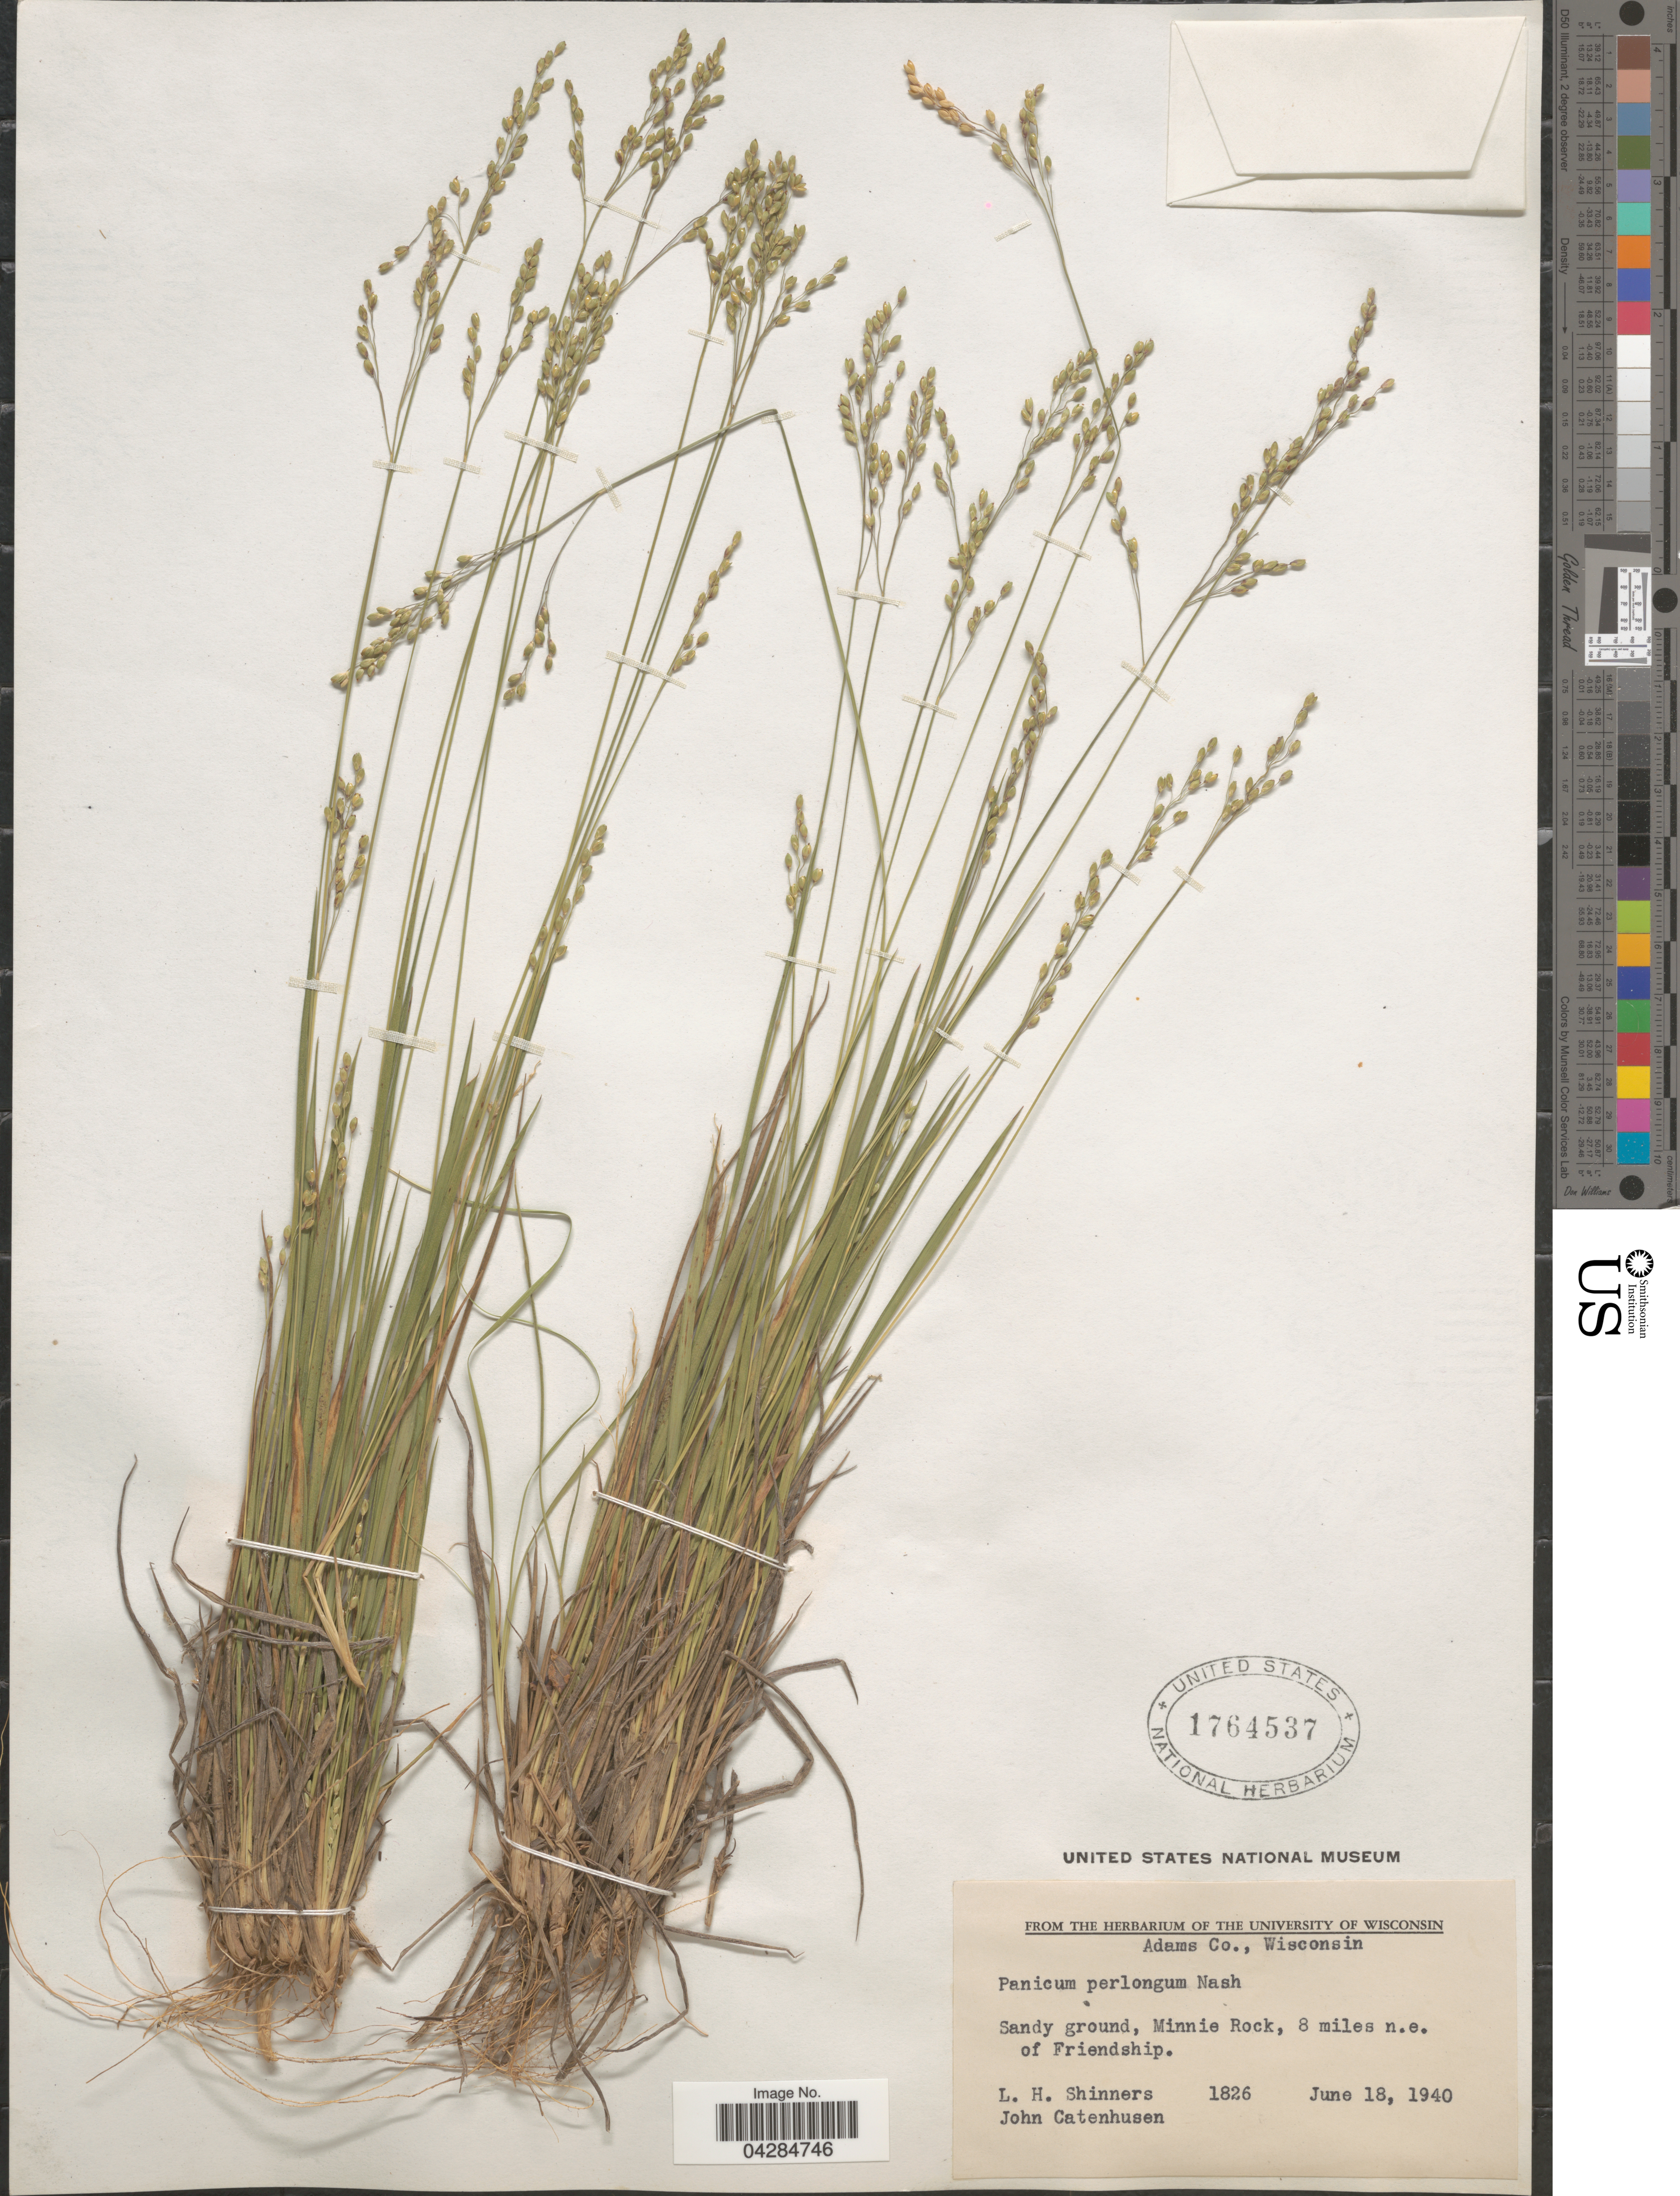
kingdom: Plantae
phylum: Tracheophyta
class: Liliopsida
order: Poales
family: Poaceae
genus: Dichanthelium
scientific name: Dichanthelium perlongum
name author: (Nash) Freckmann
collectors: L. H. Shinners & J. Catenhusen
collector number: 1826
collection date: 1940-06-18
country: United States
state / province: Wisconsin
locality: Adams Co. Sandy ground, Minnie Rock, 8 miles n.e. of Friendship.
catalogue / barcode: US 1764537